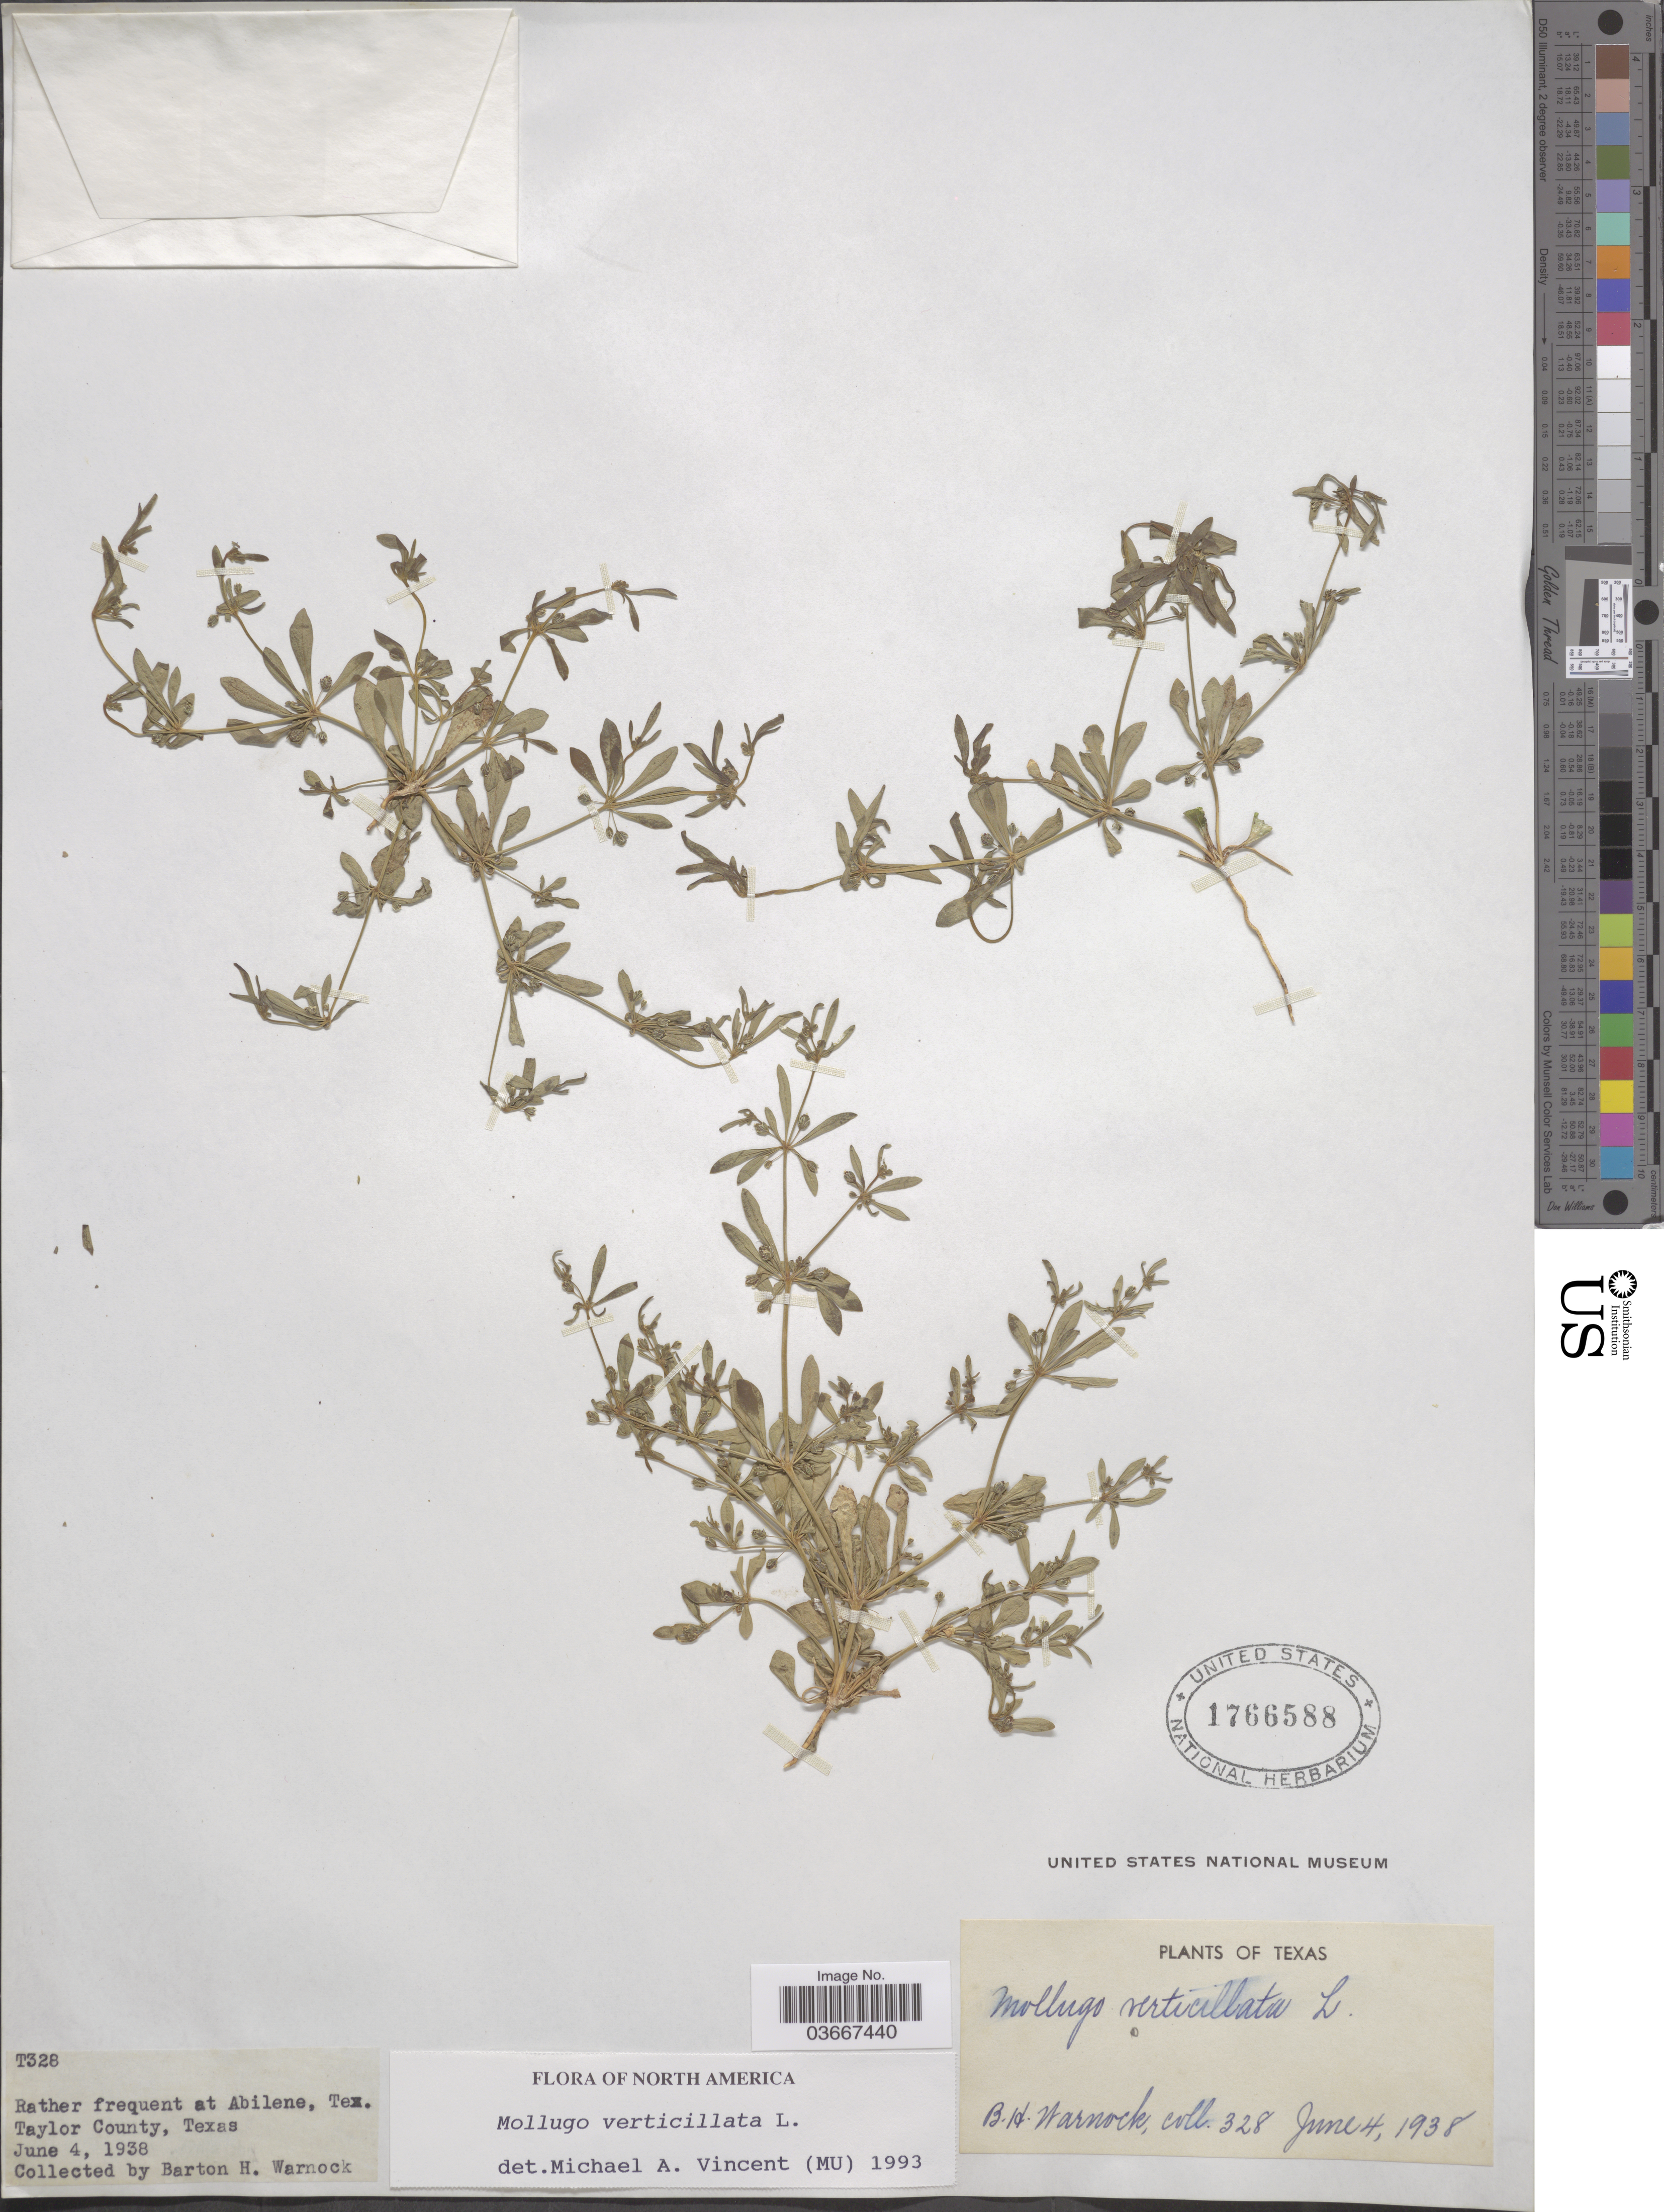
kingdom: Plantae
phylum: Tracheophyta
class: Magnoliopsida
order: Caryophyllales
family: Molluginaceae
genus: Mollugo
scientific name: Mollugo verticillata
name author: L.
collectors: B. H. Warnock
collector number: T328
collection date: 1938-06-04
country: United States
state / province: Texas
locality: Rather frequent at Abilene, Taylor County.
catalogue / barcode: US 1766588